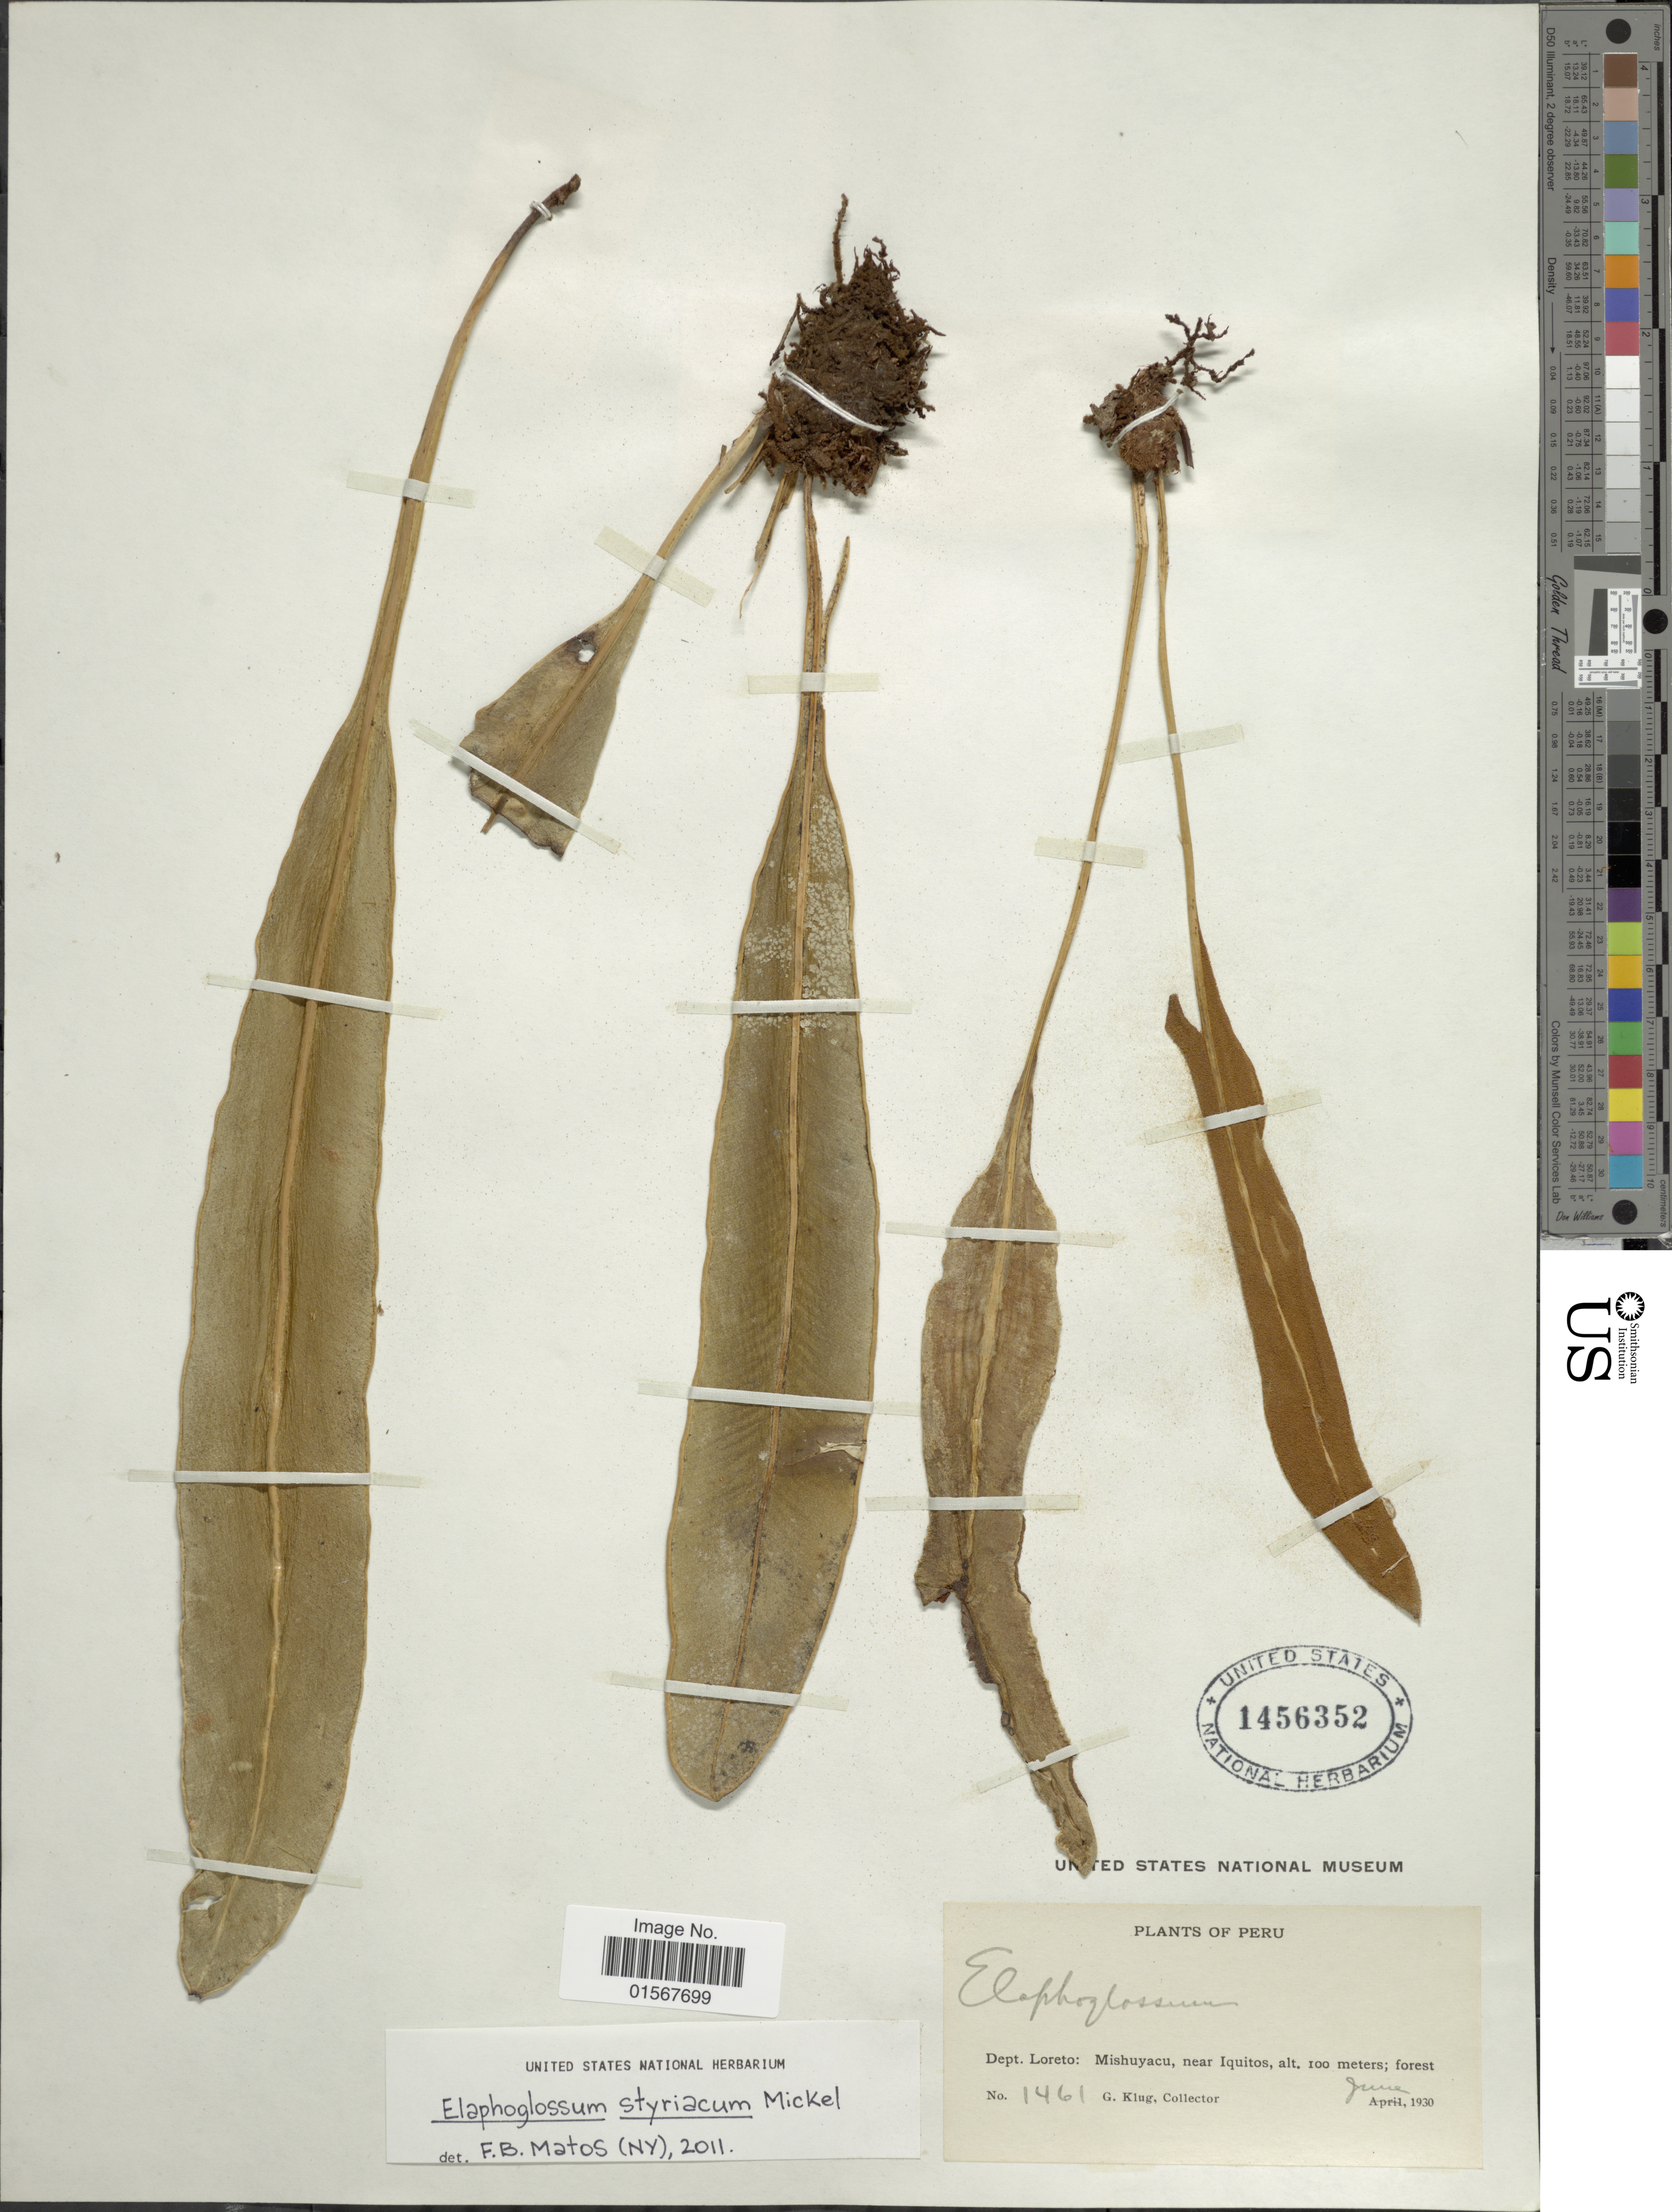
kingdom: Plantae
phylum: Tracheophyta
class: Polypodiopsida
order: Polypodiales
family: Dryopteridaceae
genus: Elaphoglossum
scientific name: Elaphoglossum styriacum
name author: Mickel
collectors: G. Klug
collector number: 1461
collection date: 1930-06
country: Peru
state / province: Loreto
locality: Dept. Loreto: Mishuyacu, near Iquitos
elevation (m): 100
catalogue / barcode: US 14563652